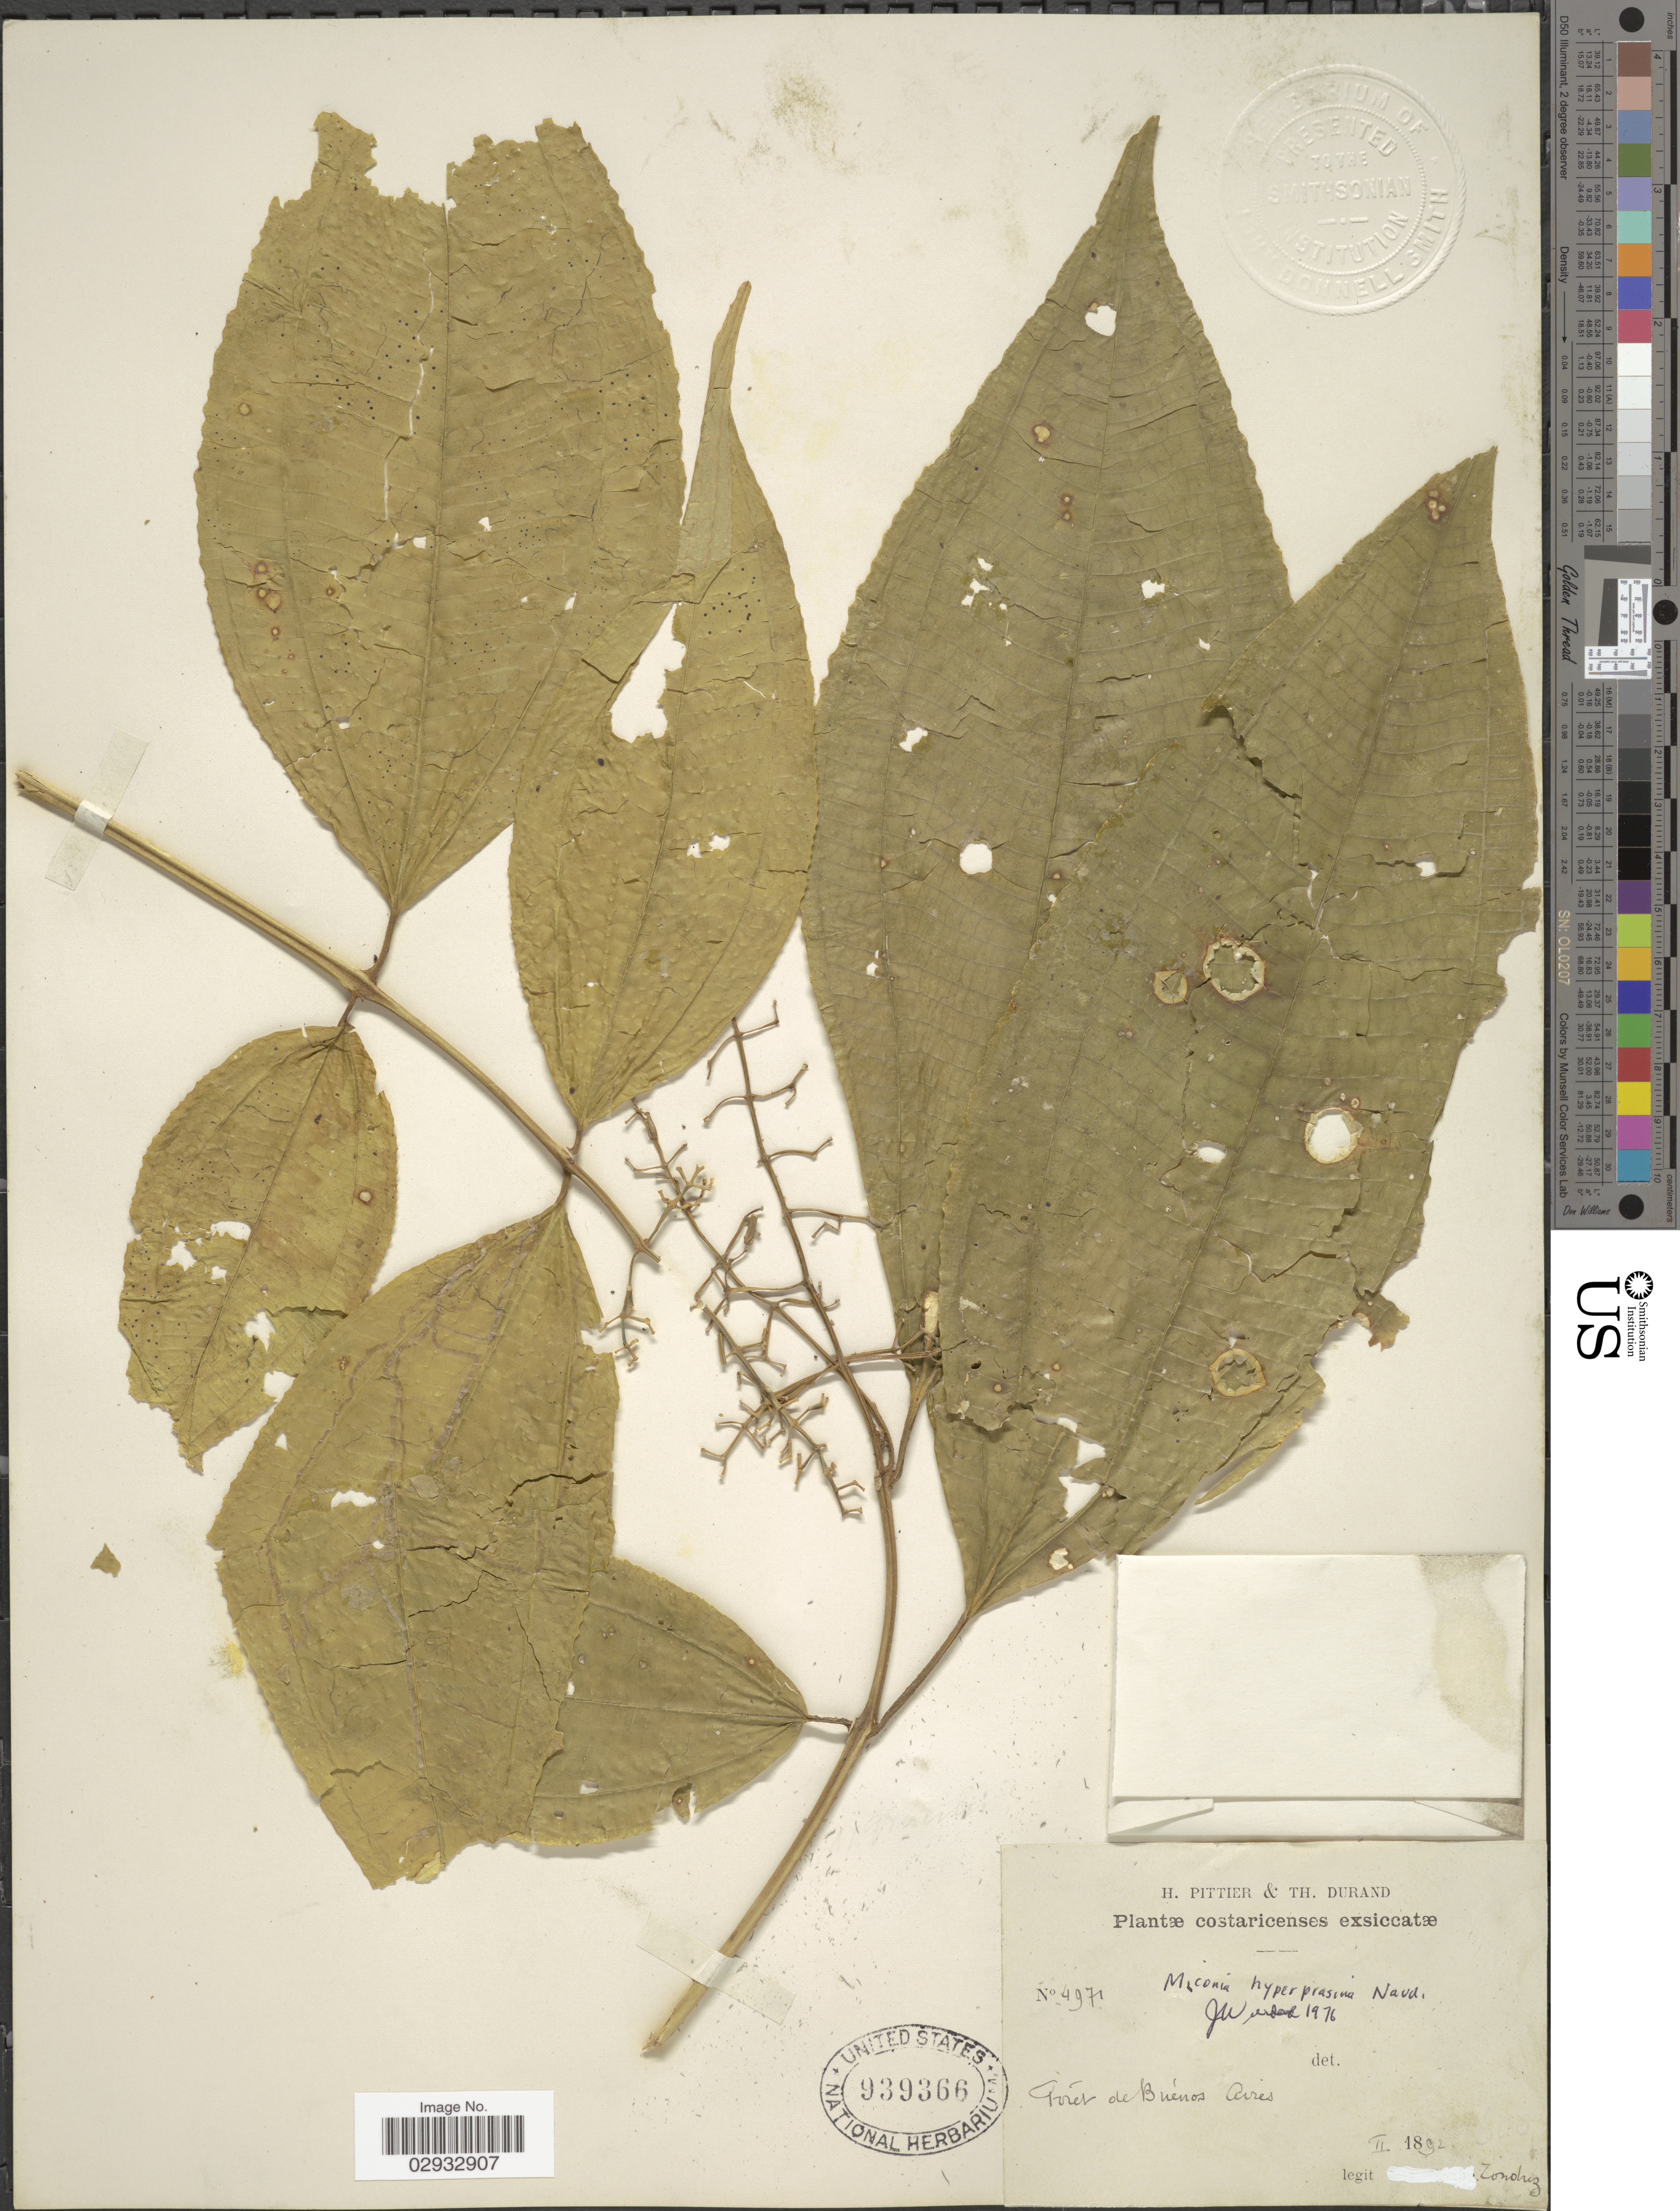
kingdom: Plantae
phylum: Tracheophyta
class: Magnoliopsida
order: Myrtales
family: Melastomataceae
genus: Miconia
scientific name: Miconia hyperprasina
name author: Naudin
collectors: Tonduz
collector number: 4971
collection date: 1892-02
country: Costa Rica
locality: Forêts de Buénos Aires.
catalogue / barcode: US 939366